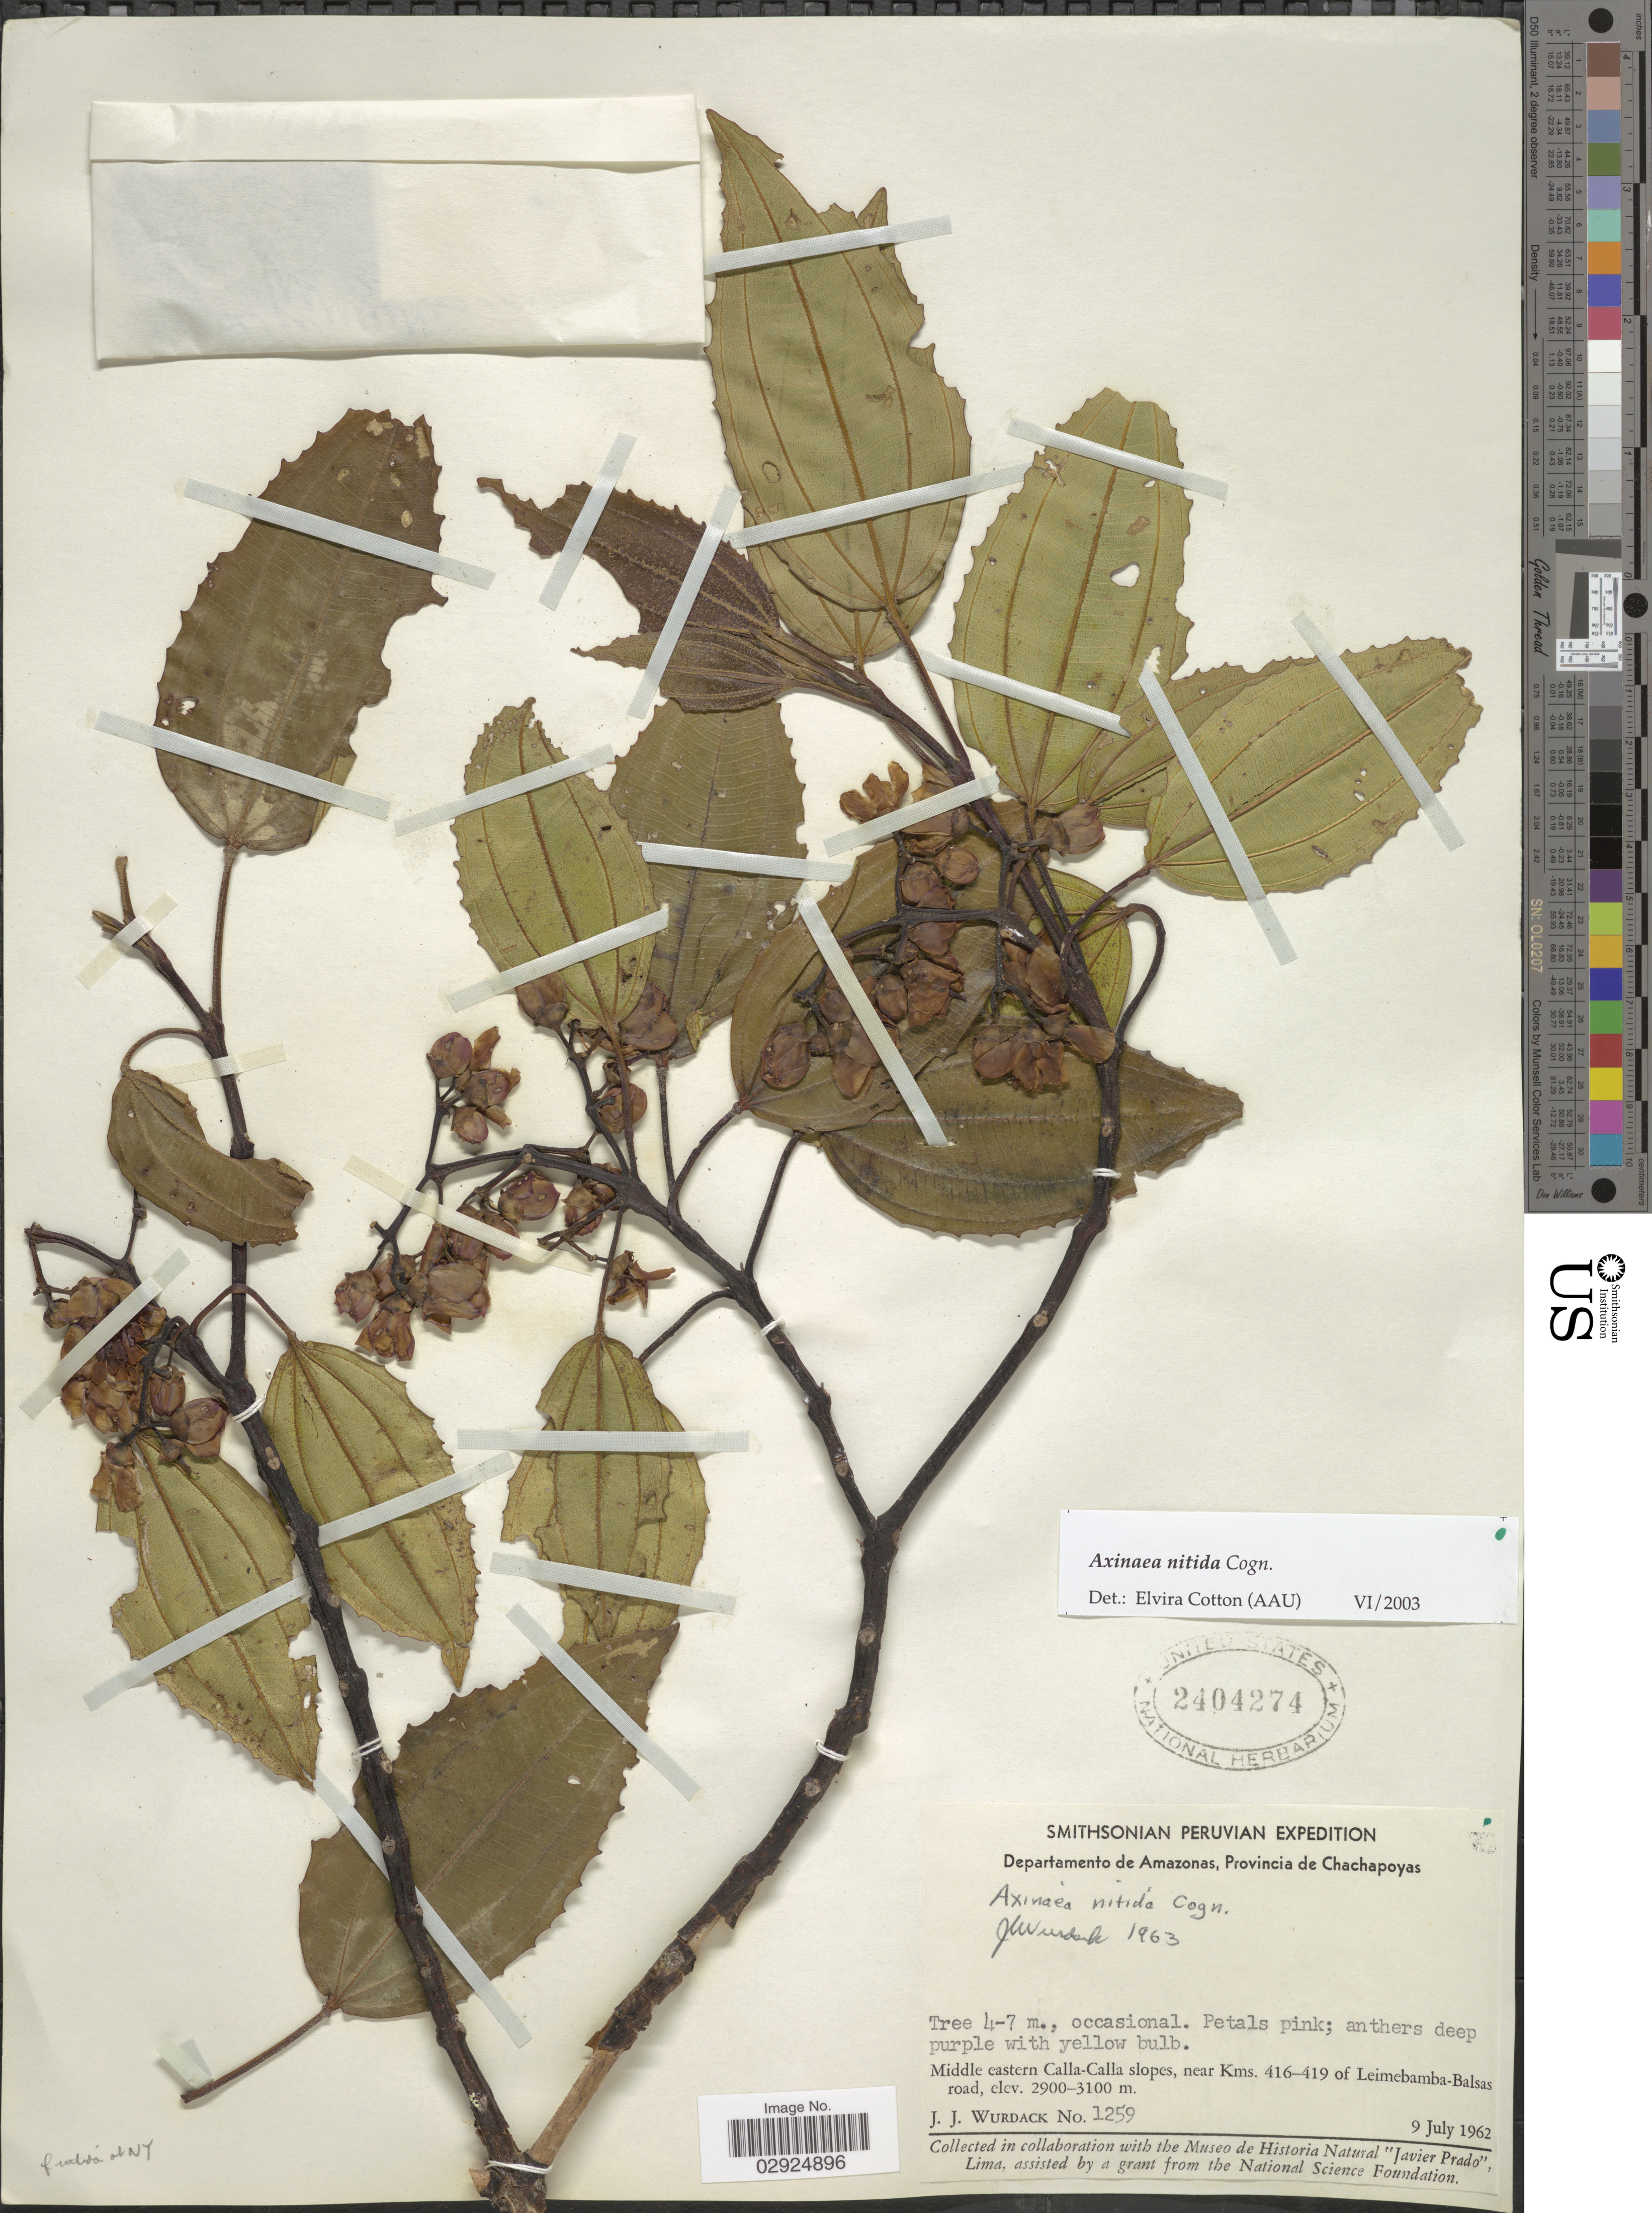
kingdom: Plantae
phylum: Tracheophyta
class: Magnoliopsida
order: Myrtales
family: Melastomataceae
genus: Axinaea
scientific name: Axinaea nitida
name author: Cogn.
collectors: J. J. Wurdack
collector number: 1259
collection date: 1962-07-09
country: Peru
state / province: Amazonas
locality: Departamento de Amazonas, Provincia de Chachapoyas, Middle eastern Calla-Calla slopes, near Kms. 416-419 of Leimebamba-Balsas road.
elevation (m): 2900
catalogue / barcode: US 2404274